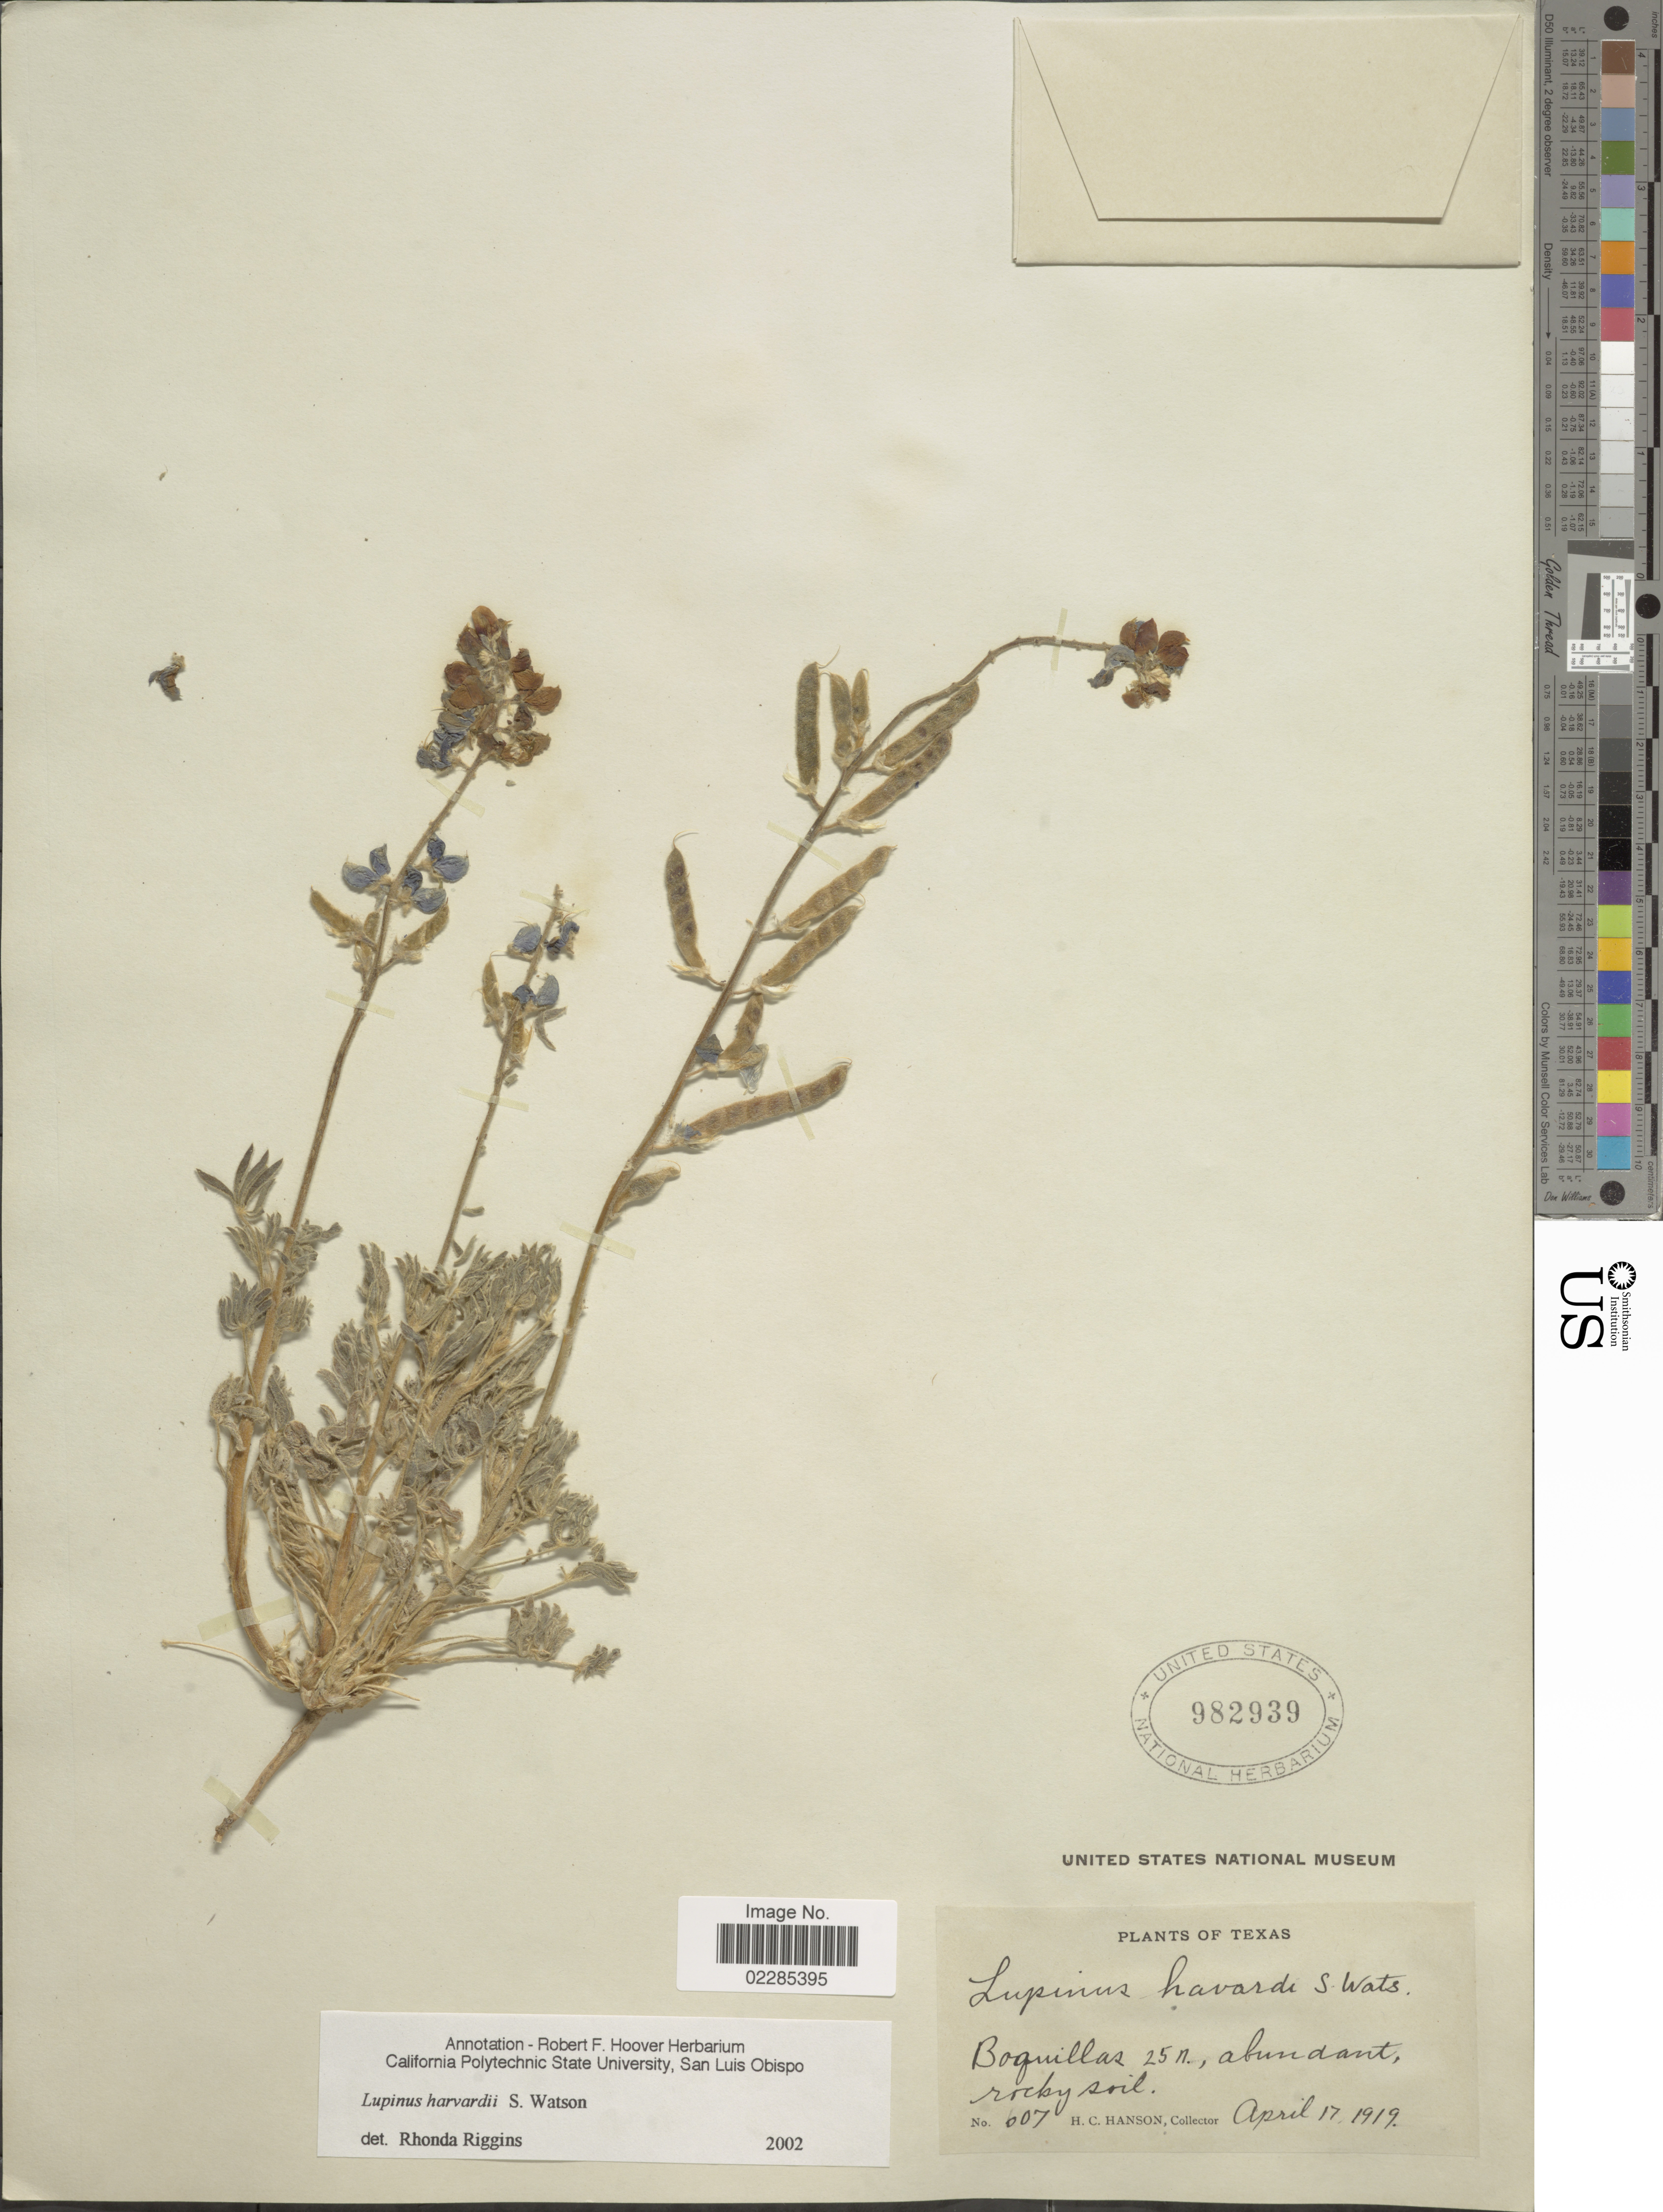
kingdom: Plantae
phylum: Tracheophyta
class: Magnoliopsida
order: Fabales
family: Fabaceae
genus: Lupinus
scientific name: Lupinus havardii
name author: S. Watson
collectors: H. Hanson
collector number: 607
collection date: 1919-04-17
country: United States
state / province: Texas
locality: Boquillas 25 n., abundant, rocky soil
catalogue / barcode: US 982939